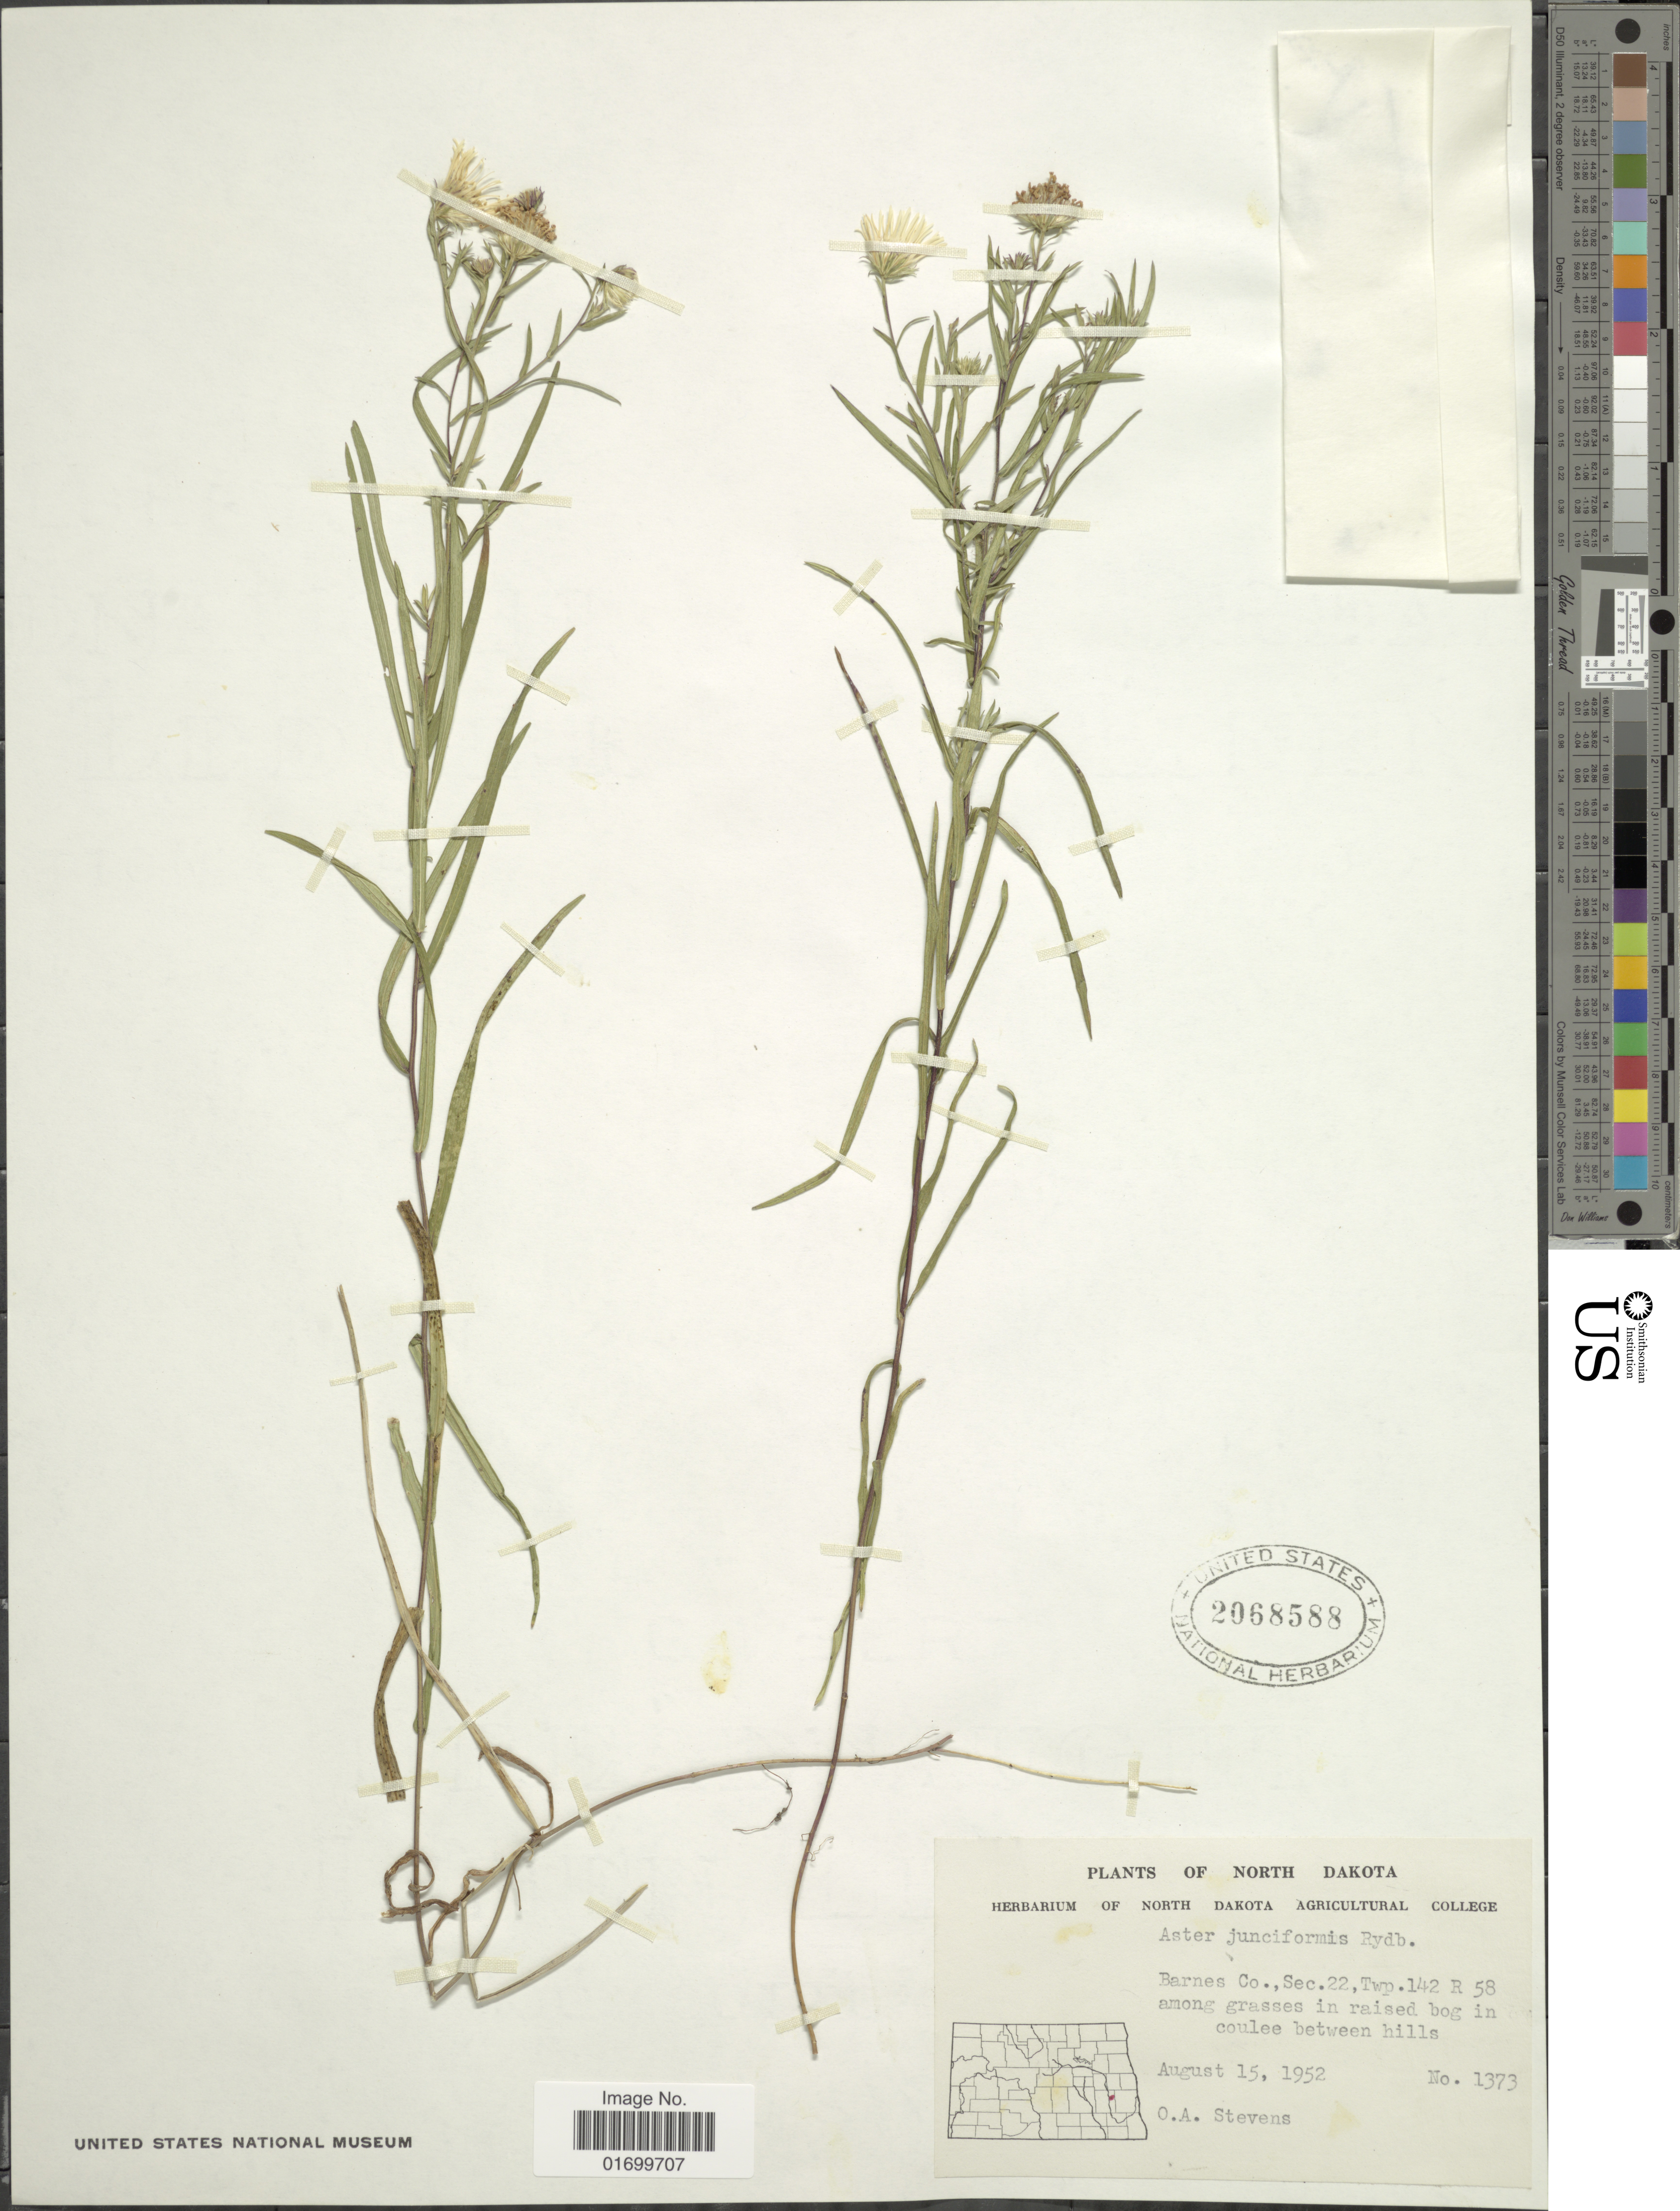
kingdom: Plantae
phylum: Tracheophyta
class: Magnoliopsida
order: Asterales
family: Asteraceae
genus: Symphyotrichum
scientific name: Symphyotrichum boreale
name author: (Torr. & A. Gray) Á. Löve & D. Löve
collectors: O. A. Stevens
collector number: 1373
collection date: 1952-08-15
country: United States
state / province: North Dakota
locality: Barnes Co., Sec. 22, Twp. 142 R 58 among grasses in raised bog in coulee between hills.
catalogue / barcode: US 2068588